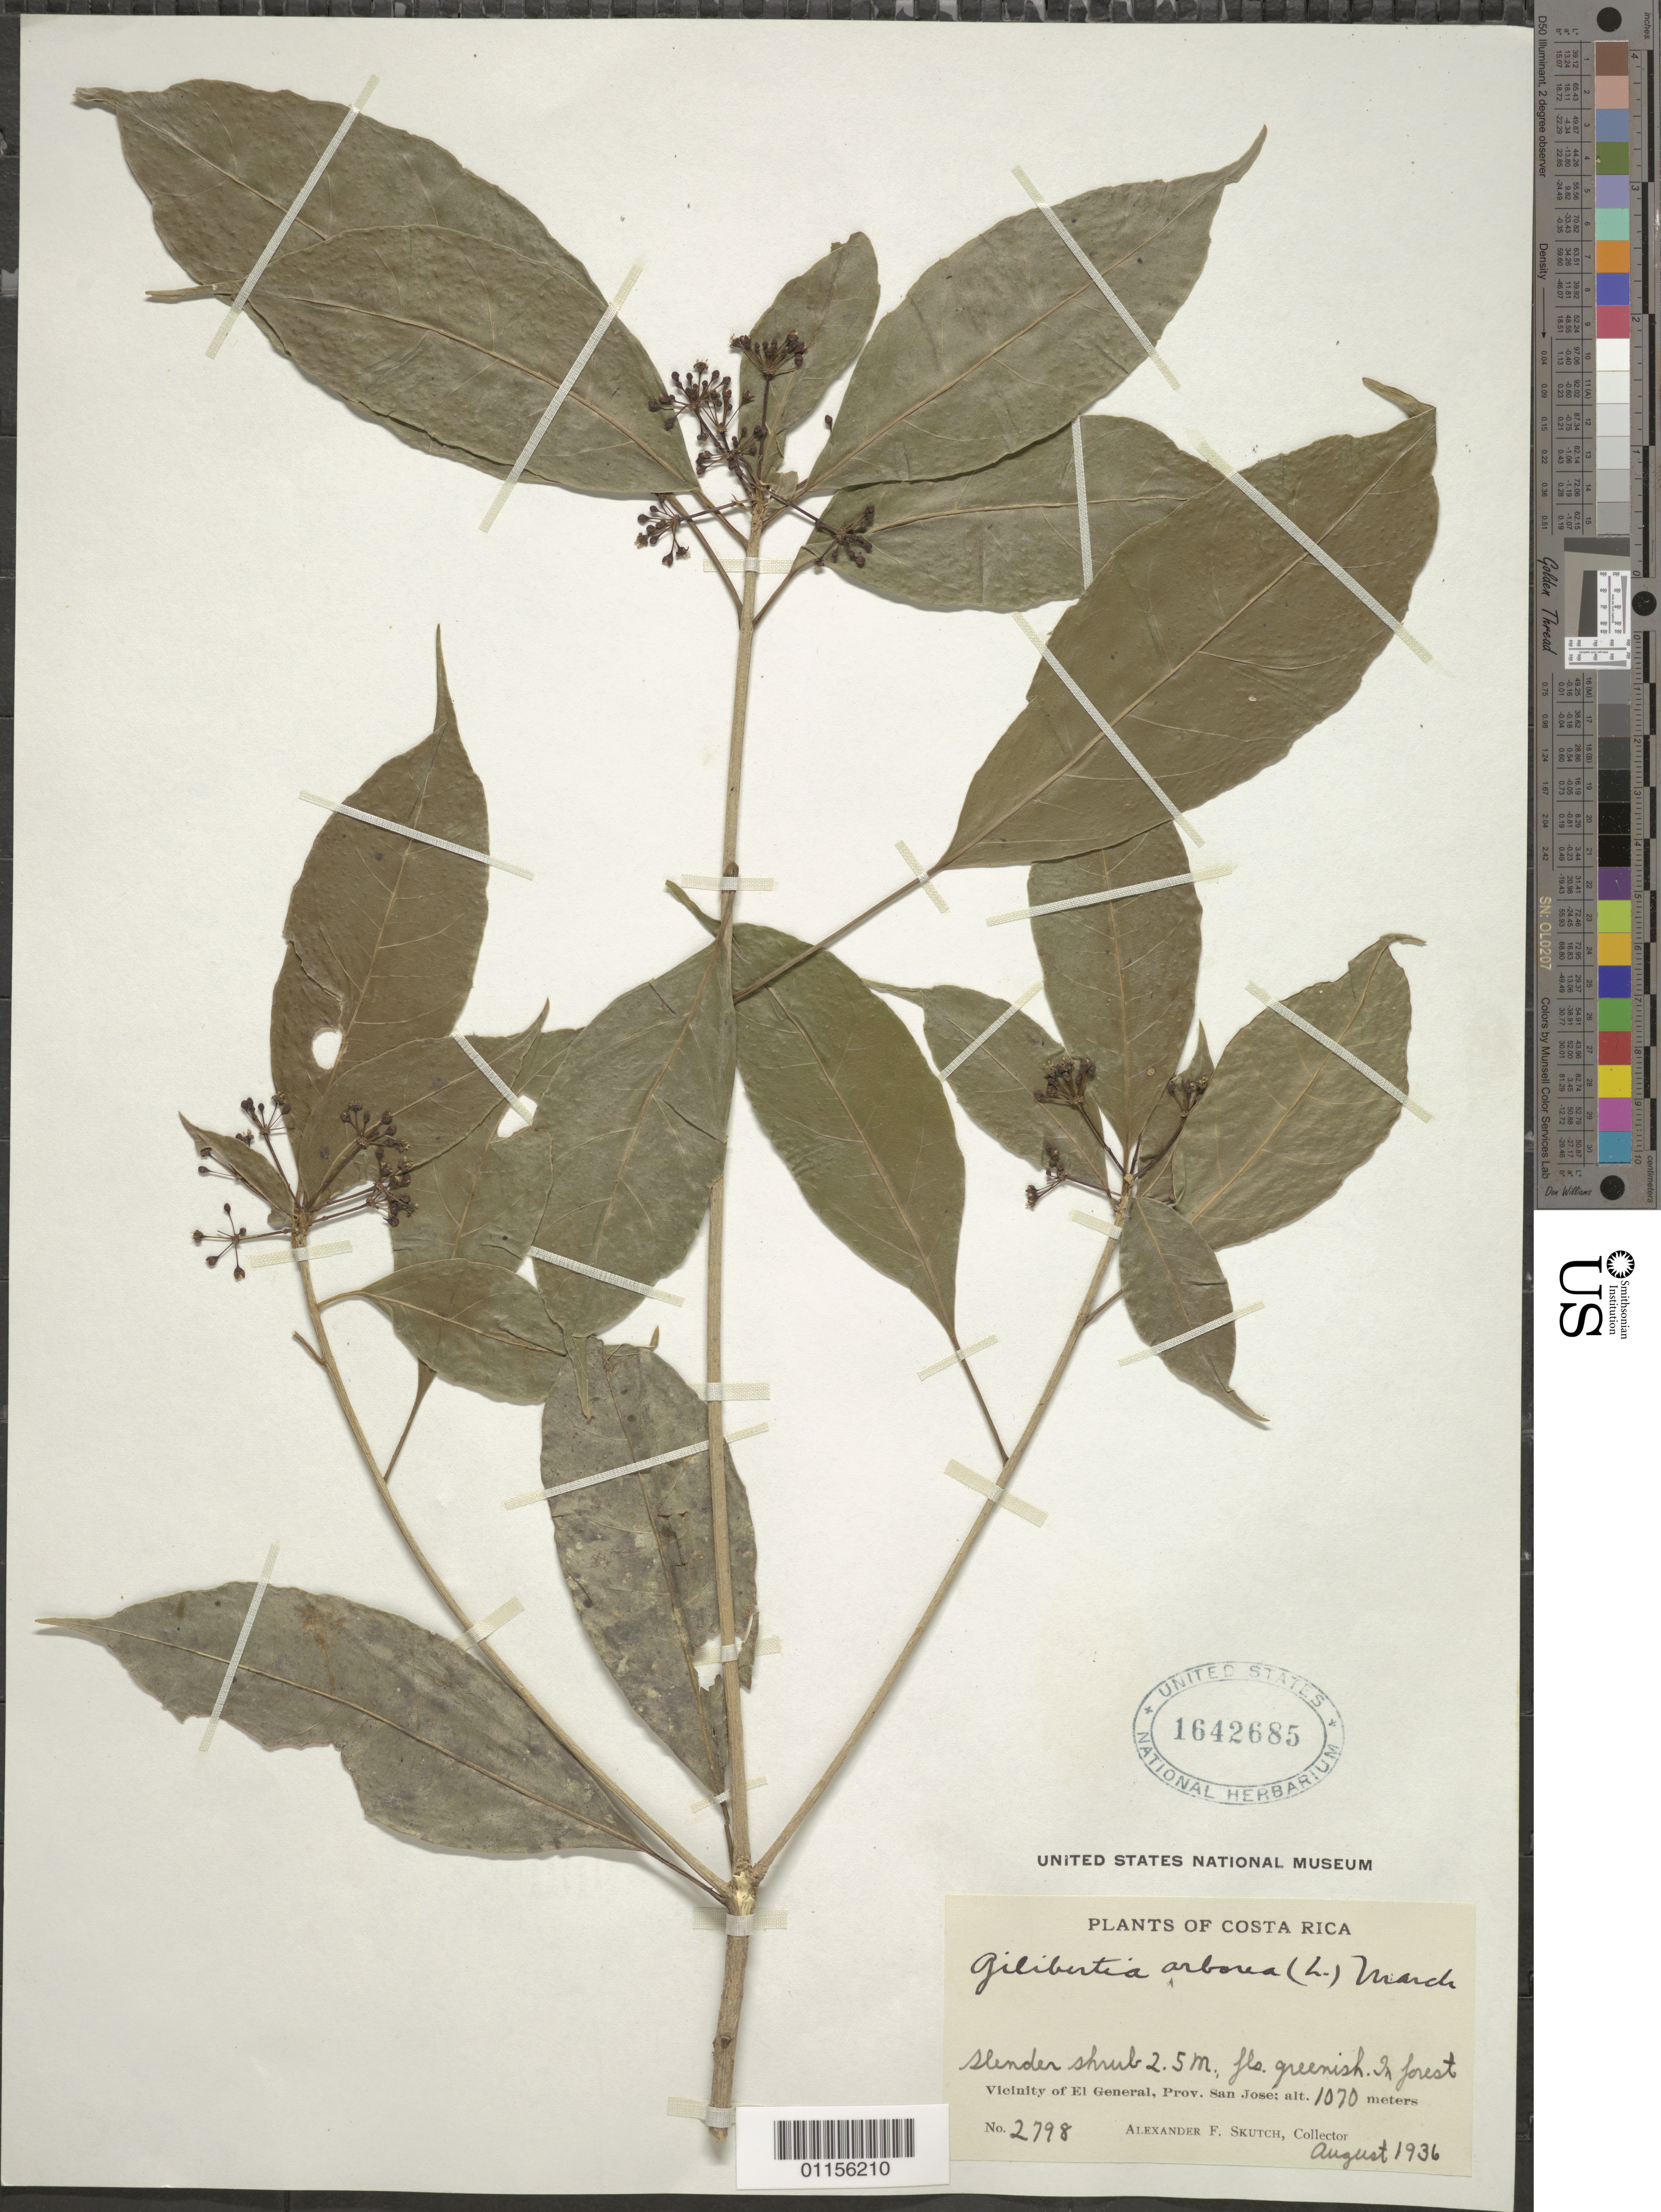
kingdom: Plantae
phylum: Tracheophyta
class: Magnoliopsida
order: Apiales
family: Araliaceae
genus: Dendropanax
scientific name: Dendropanax arboreus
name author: (L.) Decne. & Planch.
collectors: A. F. Skutch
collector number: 2798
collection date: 1936-08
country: Costa Rica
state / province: San José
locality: Vicinity of El General.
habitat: Slender shrub.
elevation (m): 1070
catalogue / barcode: US 1642685